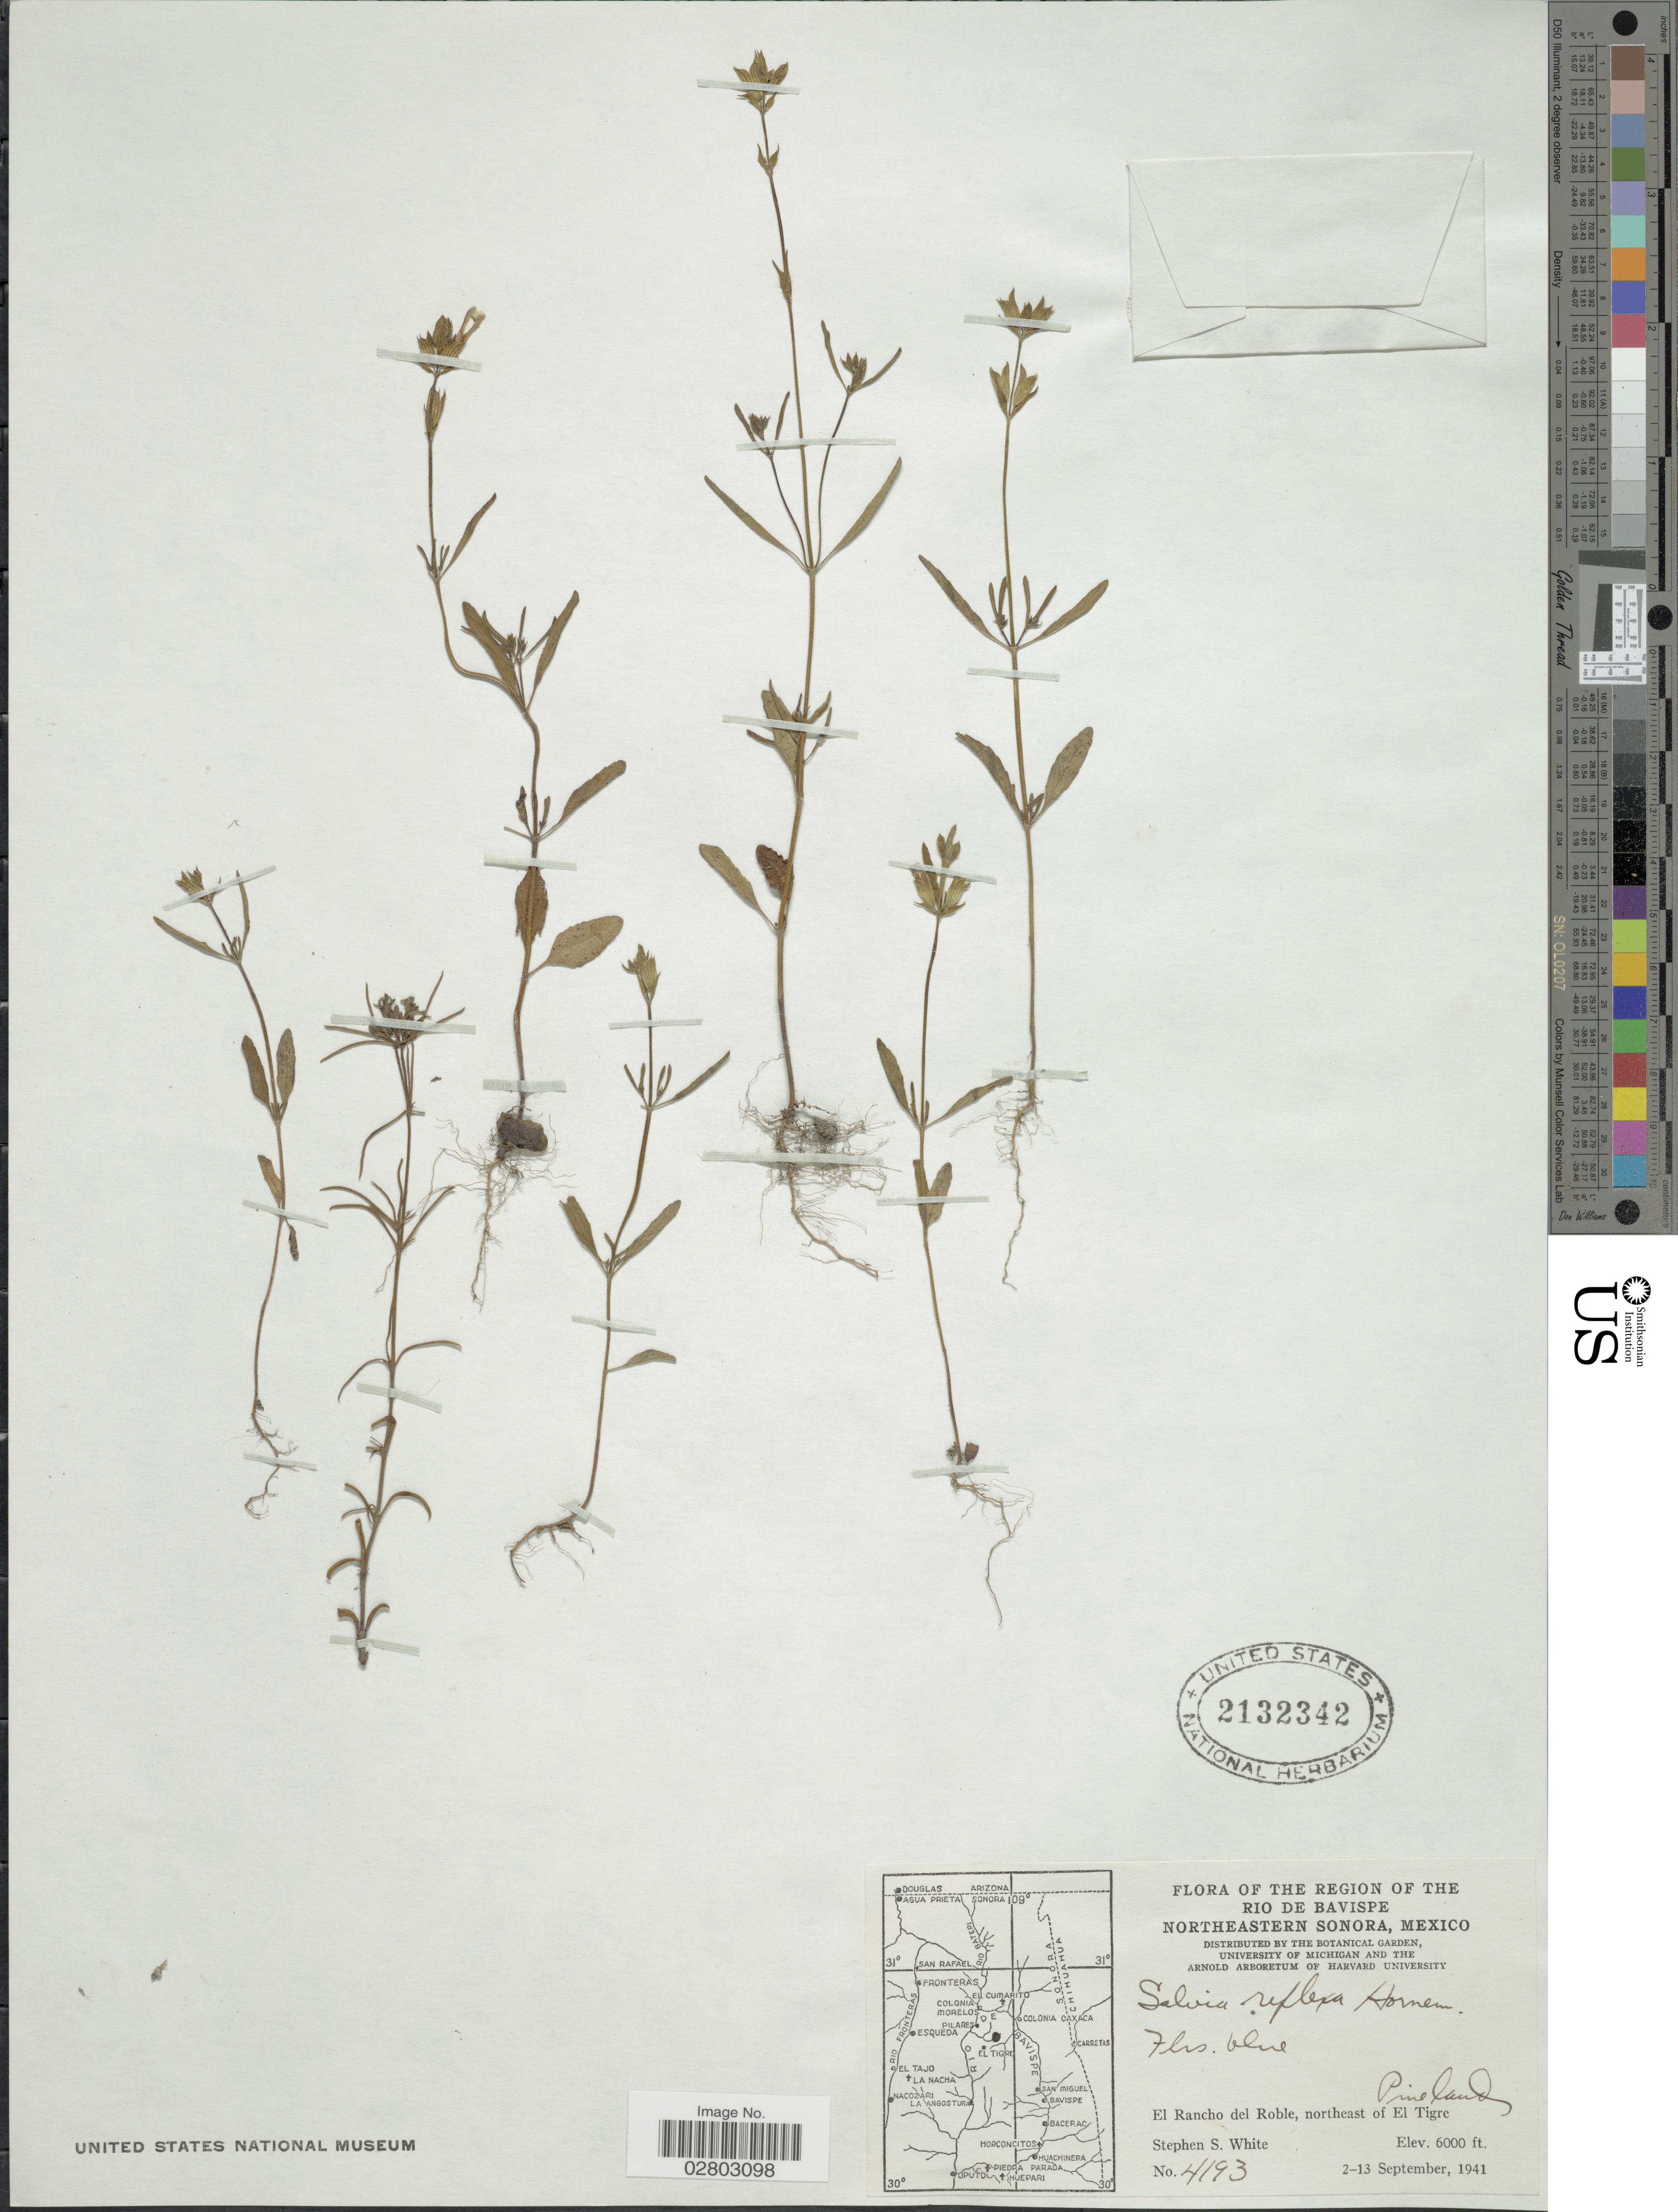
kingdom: Plantae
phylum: Tracheophyta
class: Magnoliopsida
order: Lamiales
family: Lamiaceae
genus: Salvia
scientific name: Salvia reflexa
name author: Hornem.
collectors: S. S. White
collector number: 4193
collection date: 1941-09-02/1941-09-13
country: Mexico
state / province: Sonora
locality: The Region of The Rio De Bavispe, Northeastern Sonora, Mexico, El Rancho del Roble, northeast of El Tigre, Pineland.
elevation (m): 1829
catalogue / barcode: US 2132342